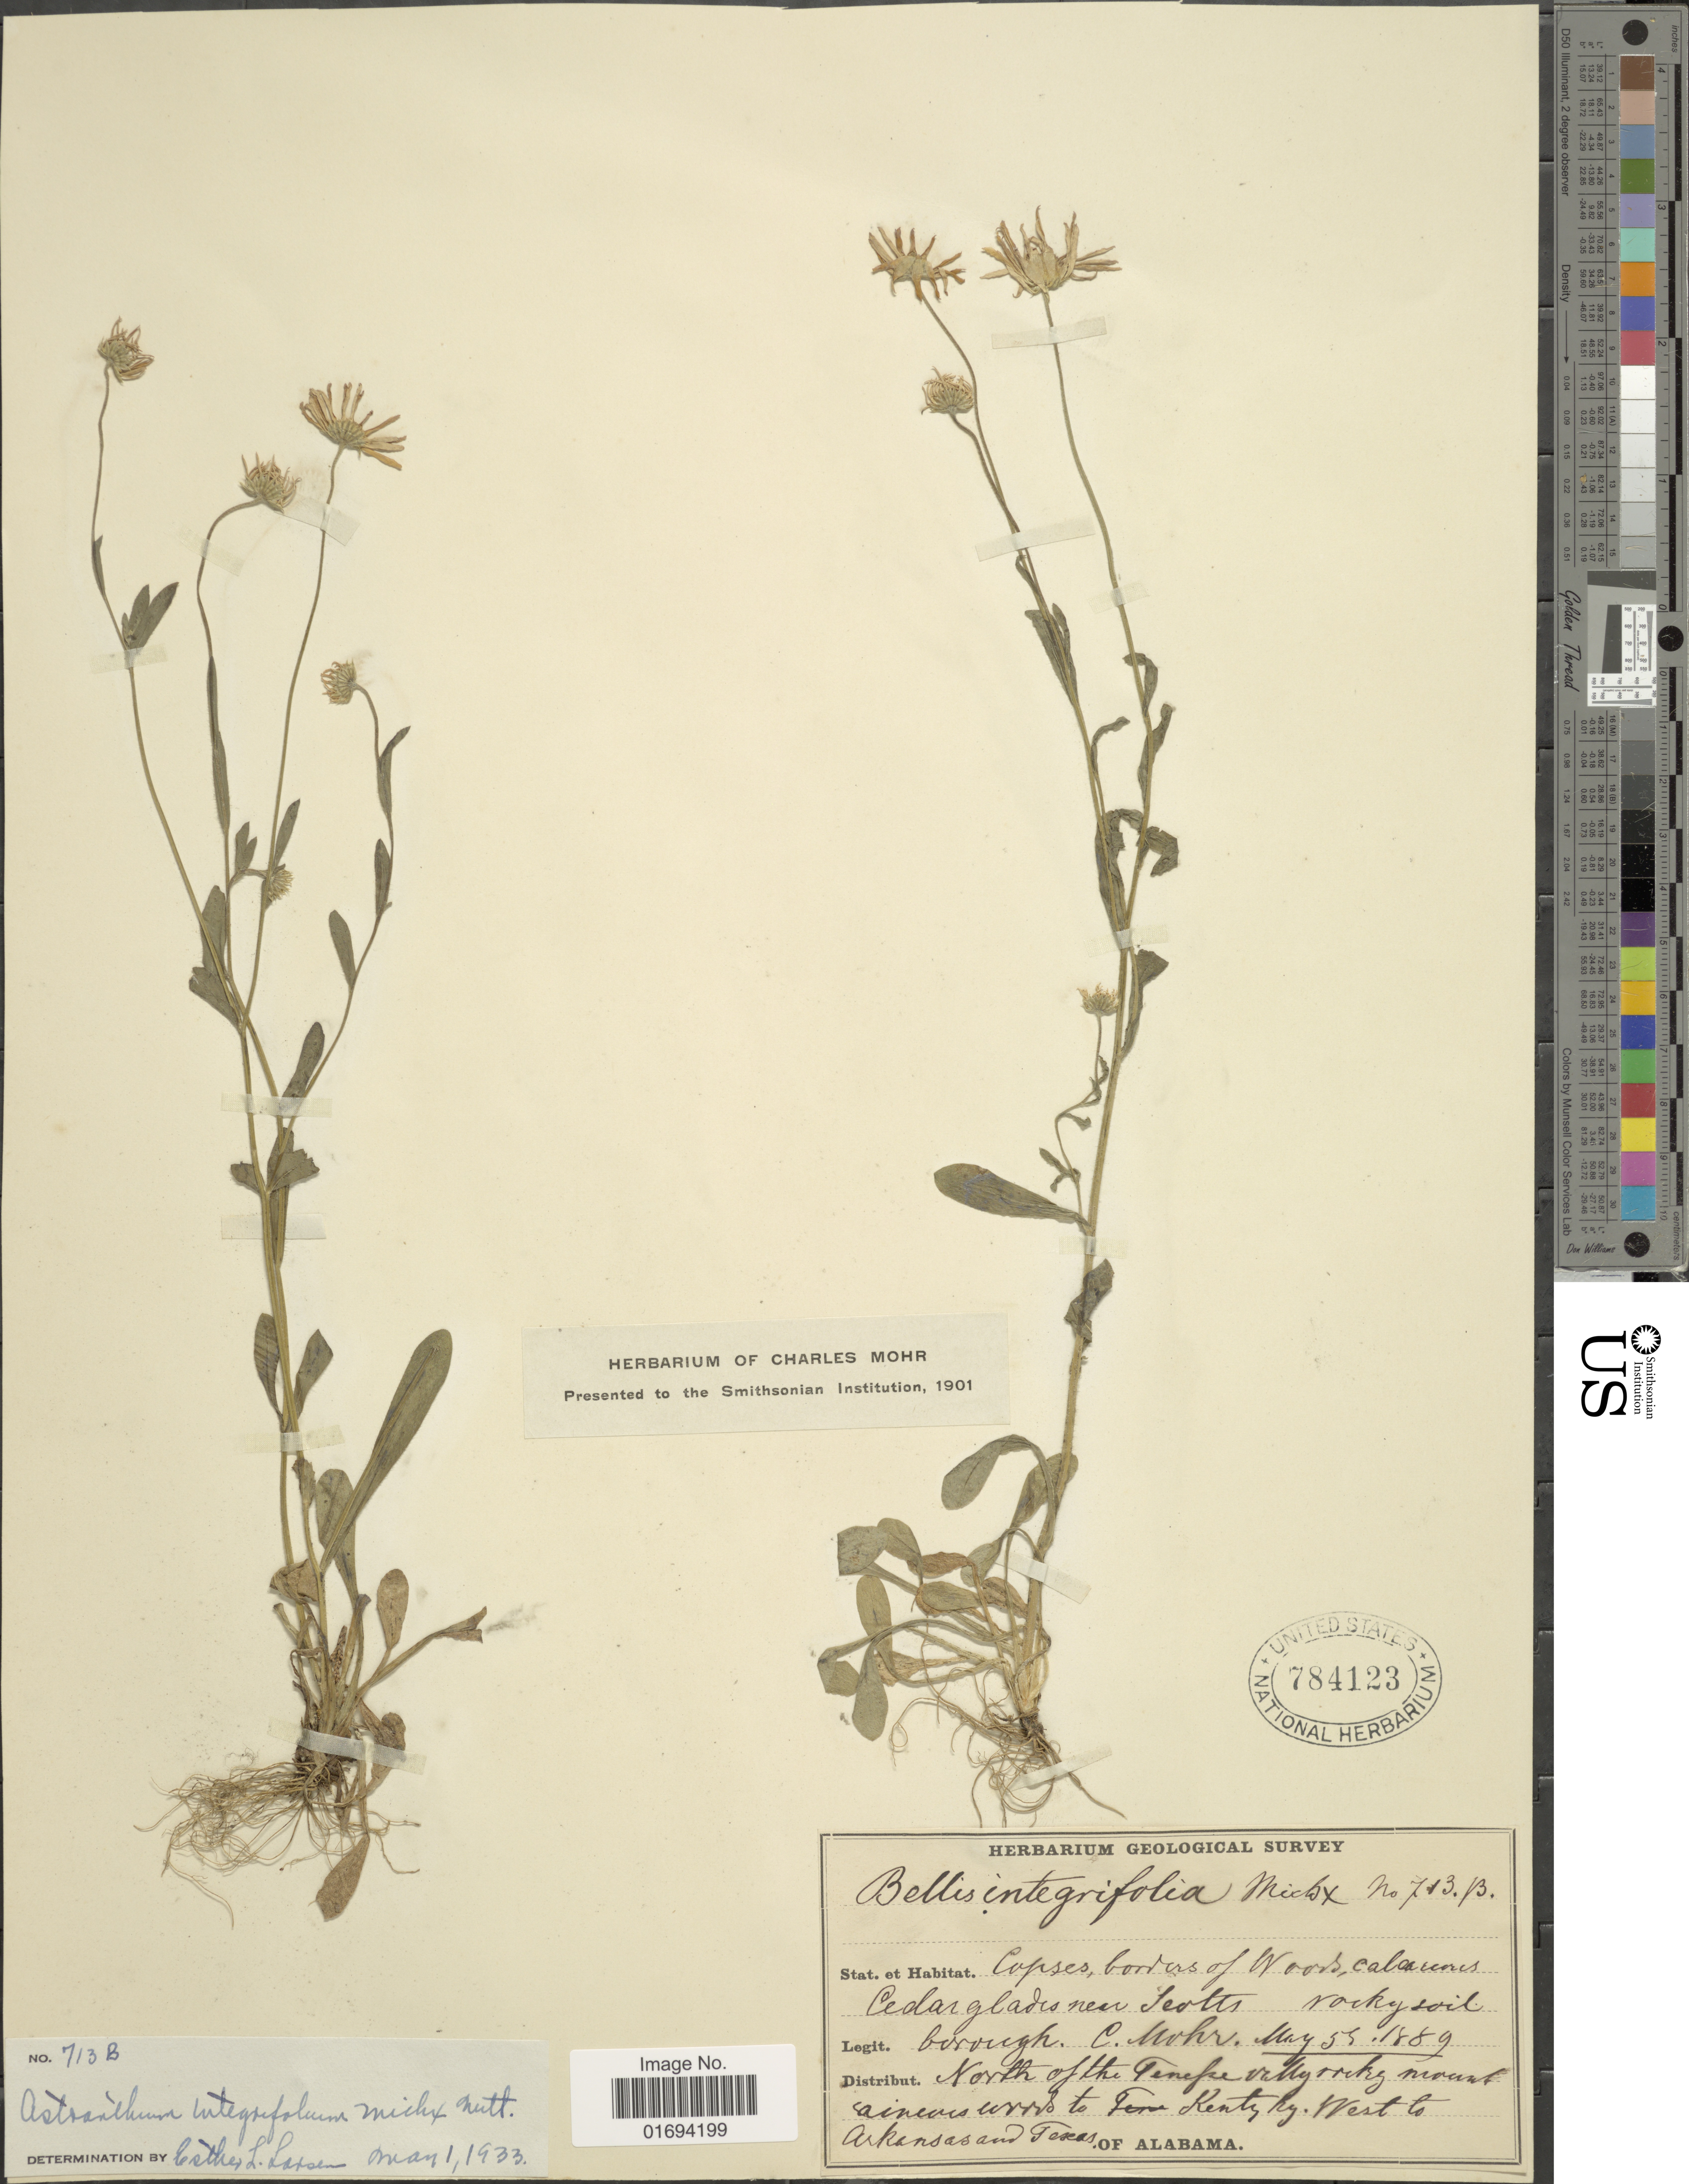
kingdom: Plantae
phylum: Tracheophyta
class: Magnoliopsida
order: Asterales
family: Asteraceae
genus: Astranthium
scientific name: Astranthium integrifolium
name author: (Michx.) Nutt.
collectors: C. T. Mohr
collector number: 71313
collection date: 1889-05-05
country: United States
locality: Copses, borders of Woods, Cedar glades near Scotts borough.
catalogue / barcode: US 784123